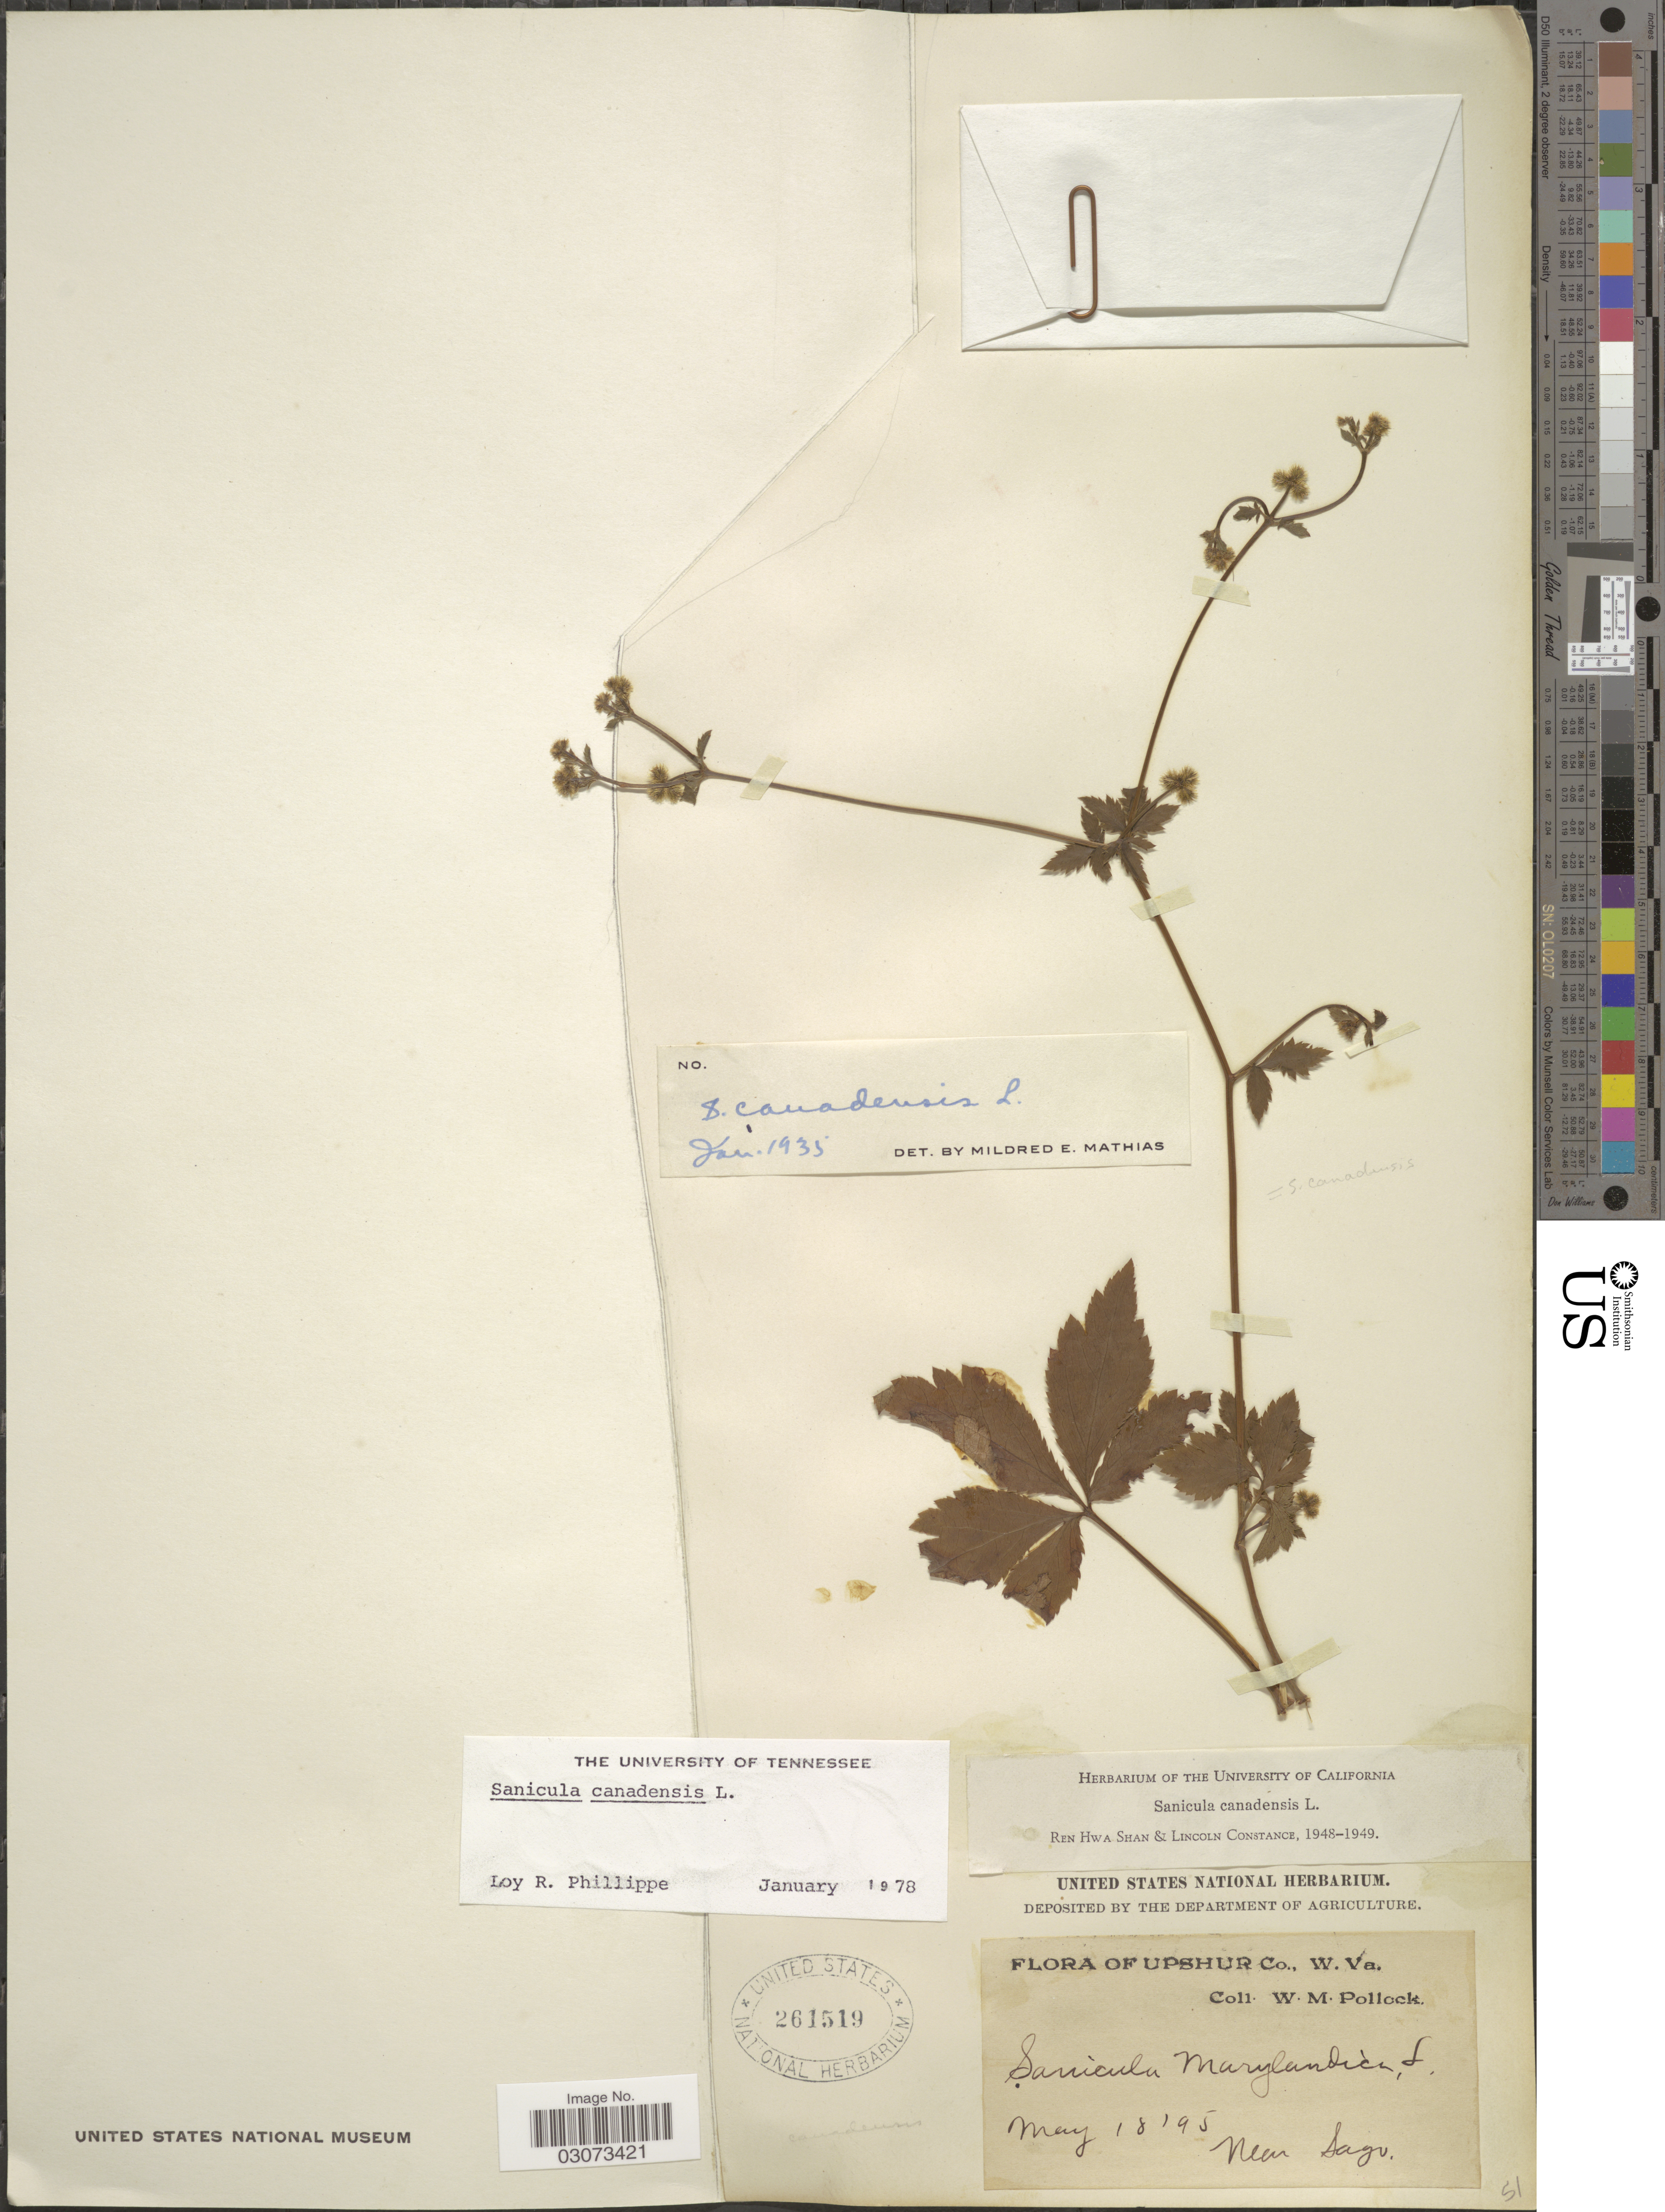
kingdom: Plantae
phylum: Tracheophyta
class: Magnoliopsida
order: Apiales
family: Apiaceae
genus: Sanicula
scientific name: Sanicula canadensis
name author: L.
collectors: W. M. Pollock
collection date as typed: Transcribed d/m/y: 18/5/95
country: United States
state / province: West Virginia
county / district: Upshur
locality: Near Sago.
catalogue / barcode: US 261519